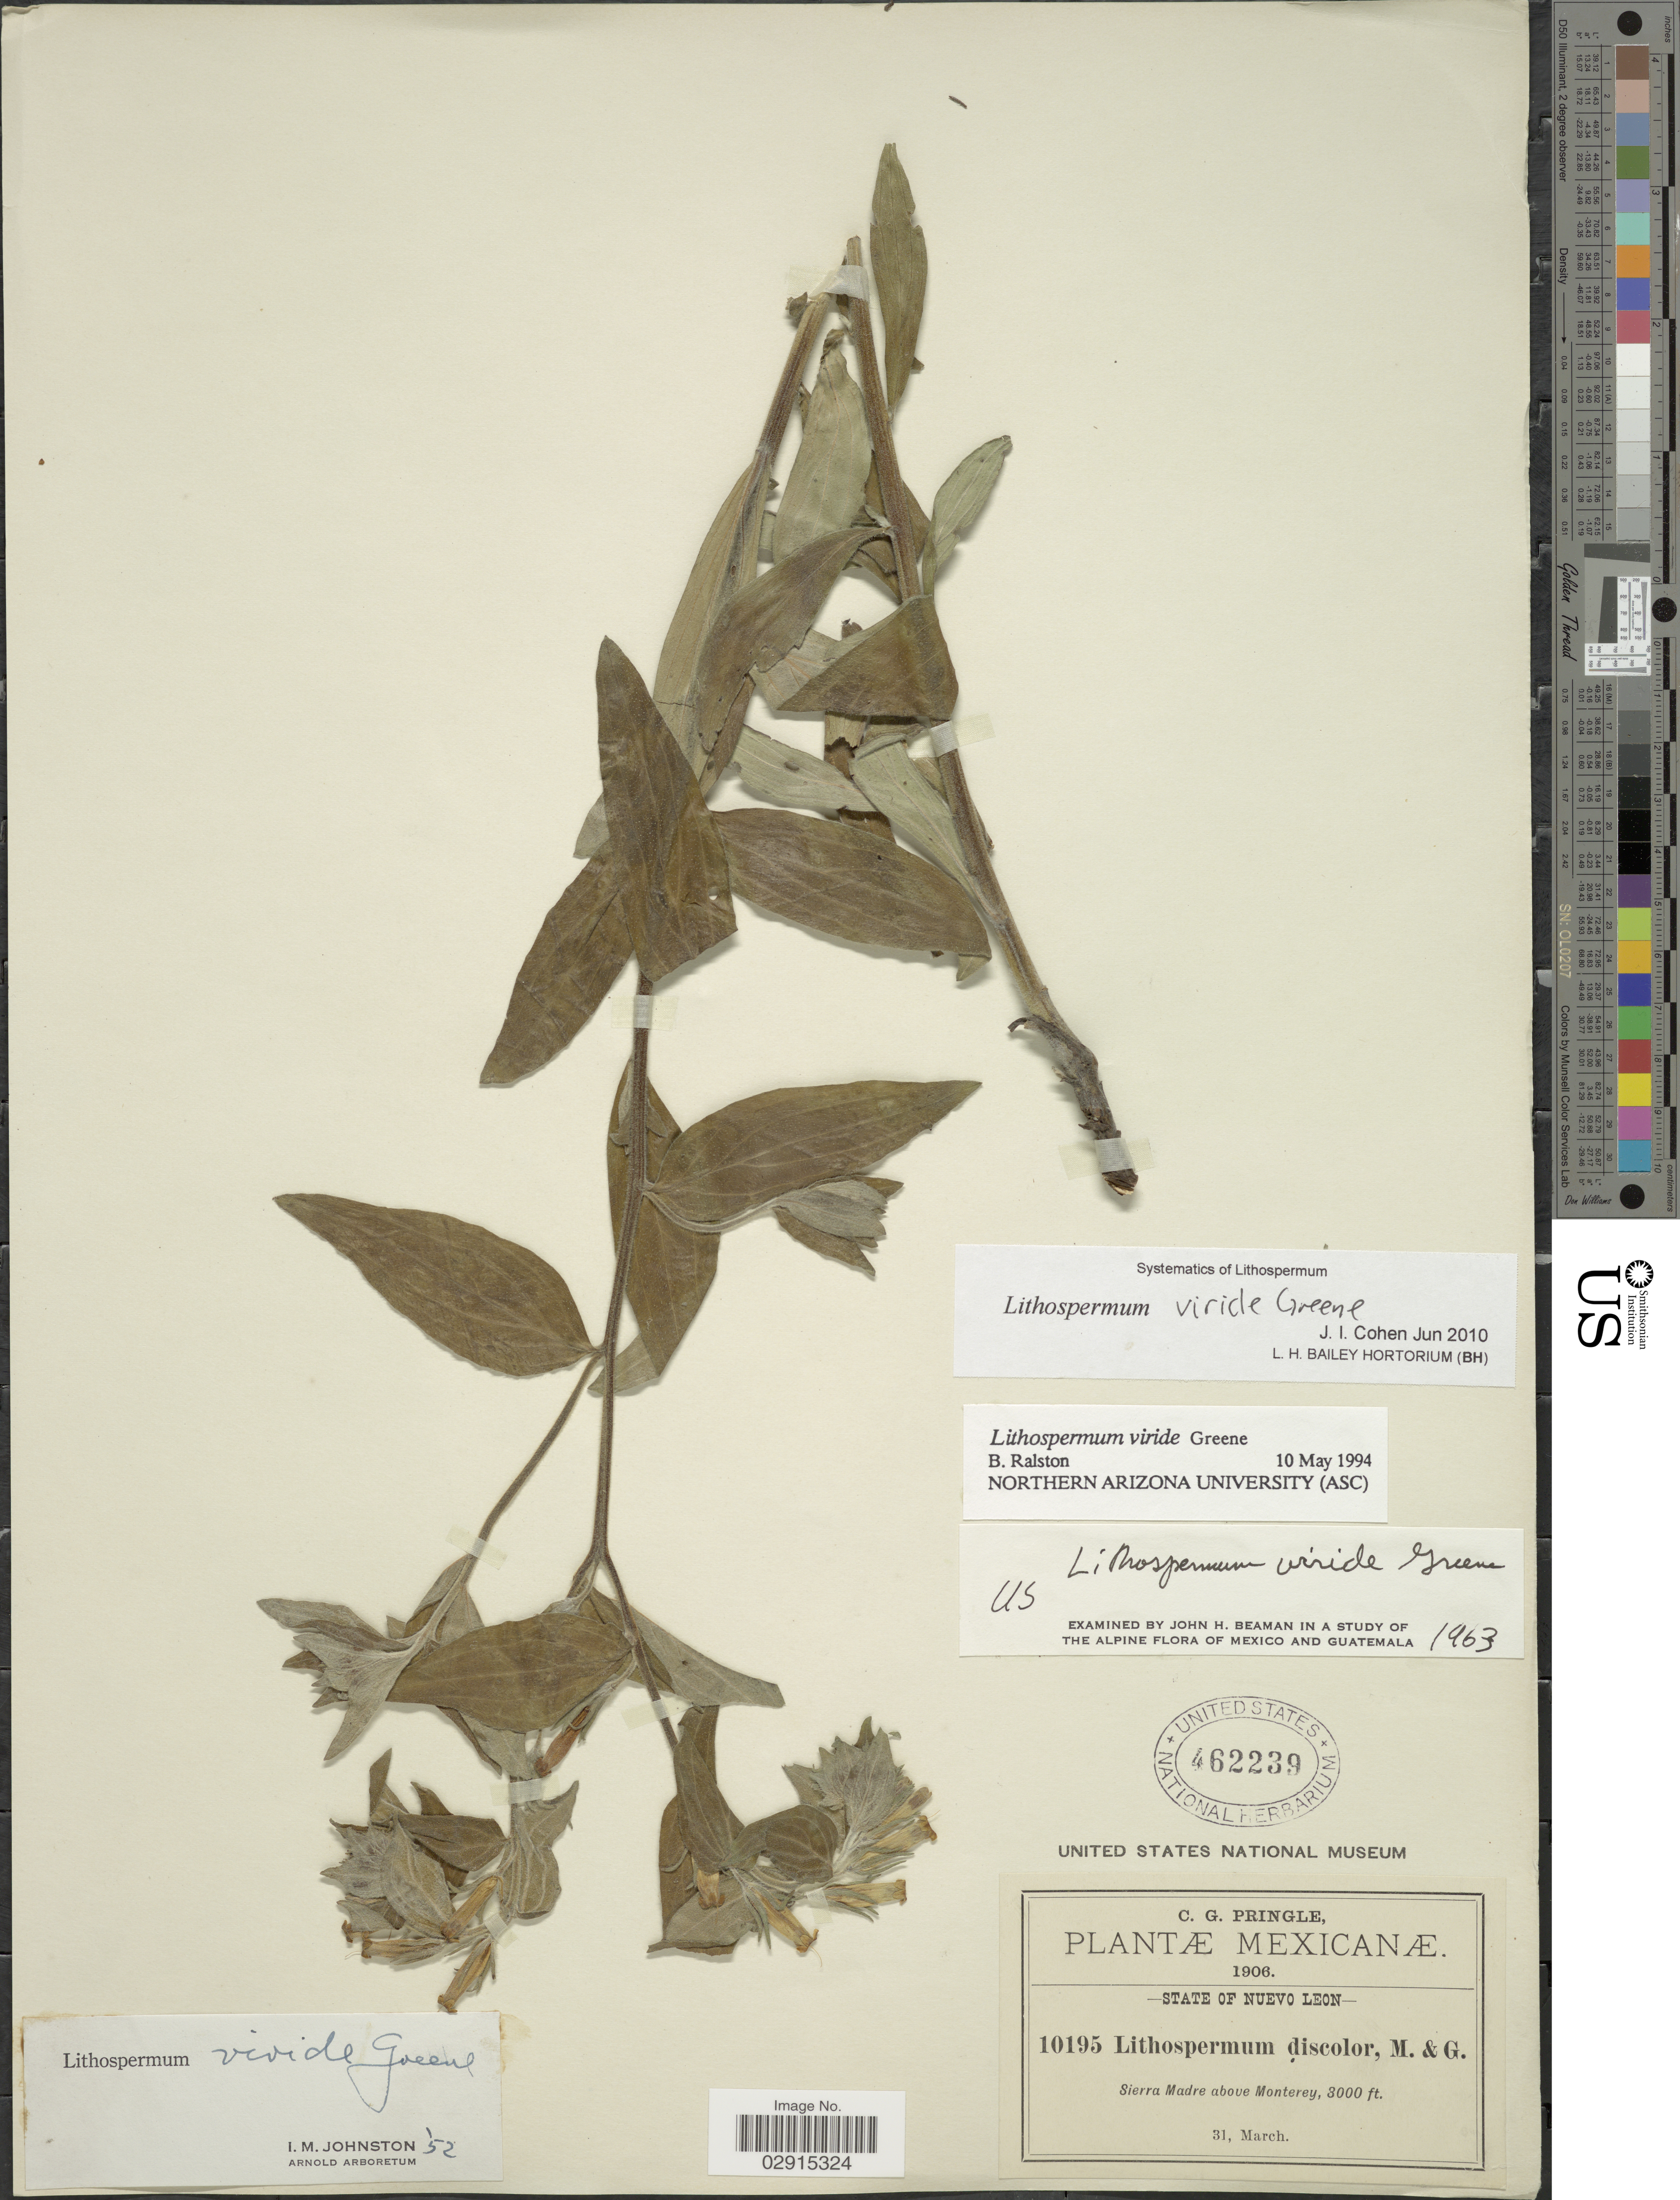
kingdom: Plantae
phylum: Tracheophyta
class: Magnoliopsida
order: Boraginales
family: Boraginaceae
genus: Lithospermum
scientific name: Lithospermum viride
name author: Greene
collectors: C. G. Pringle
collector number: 10195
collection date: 1906-03-31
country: Mexico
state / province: Nuevo León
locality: Sierra Madre above Monterey.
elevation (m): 914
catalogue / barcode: US 462239